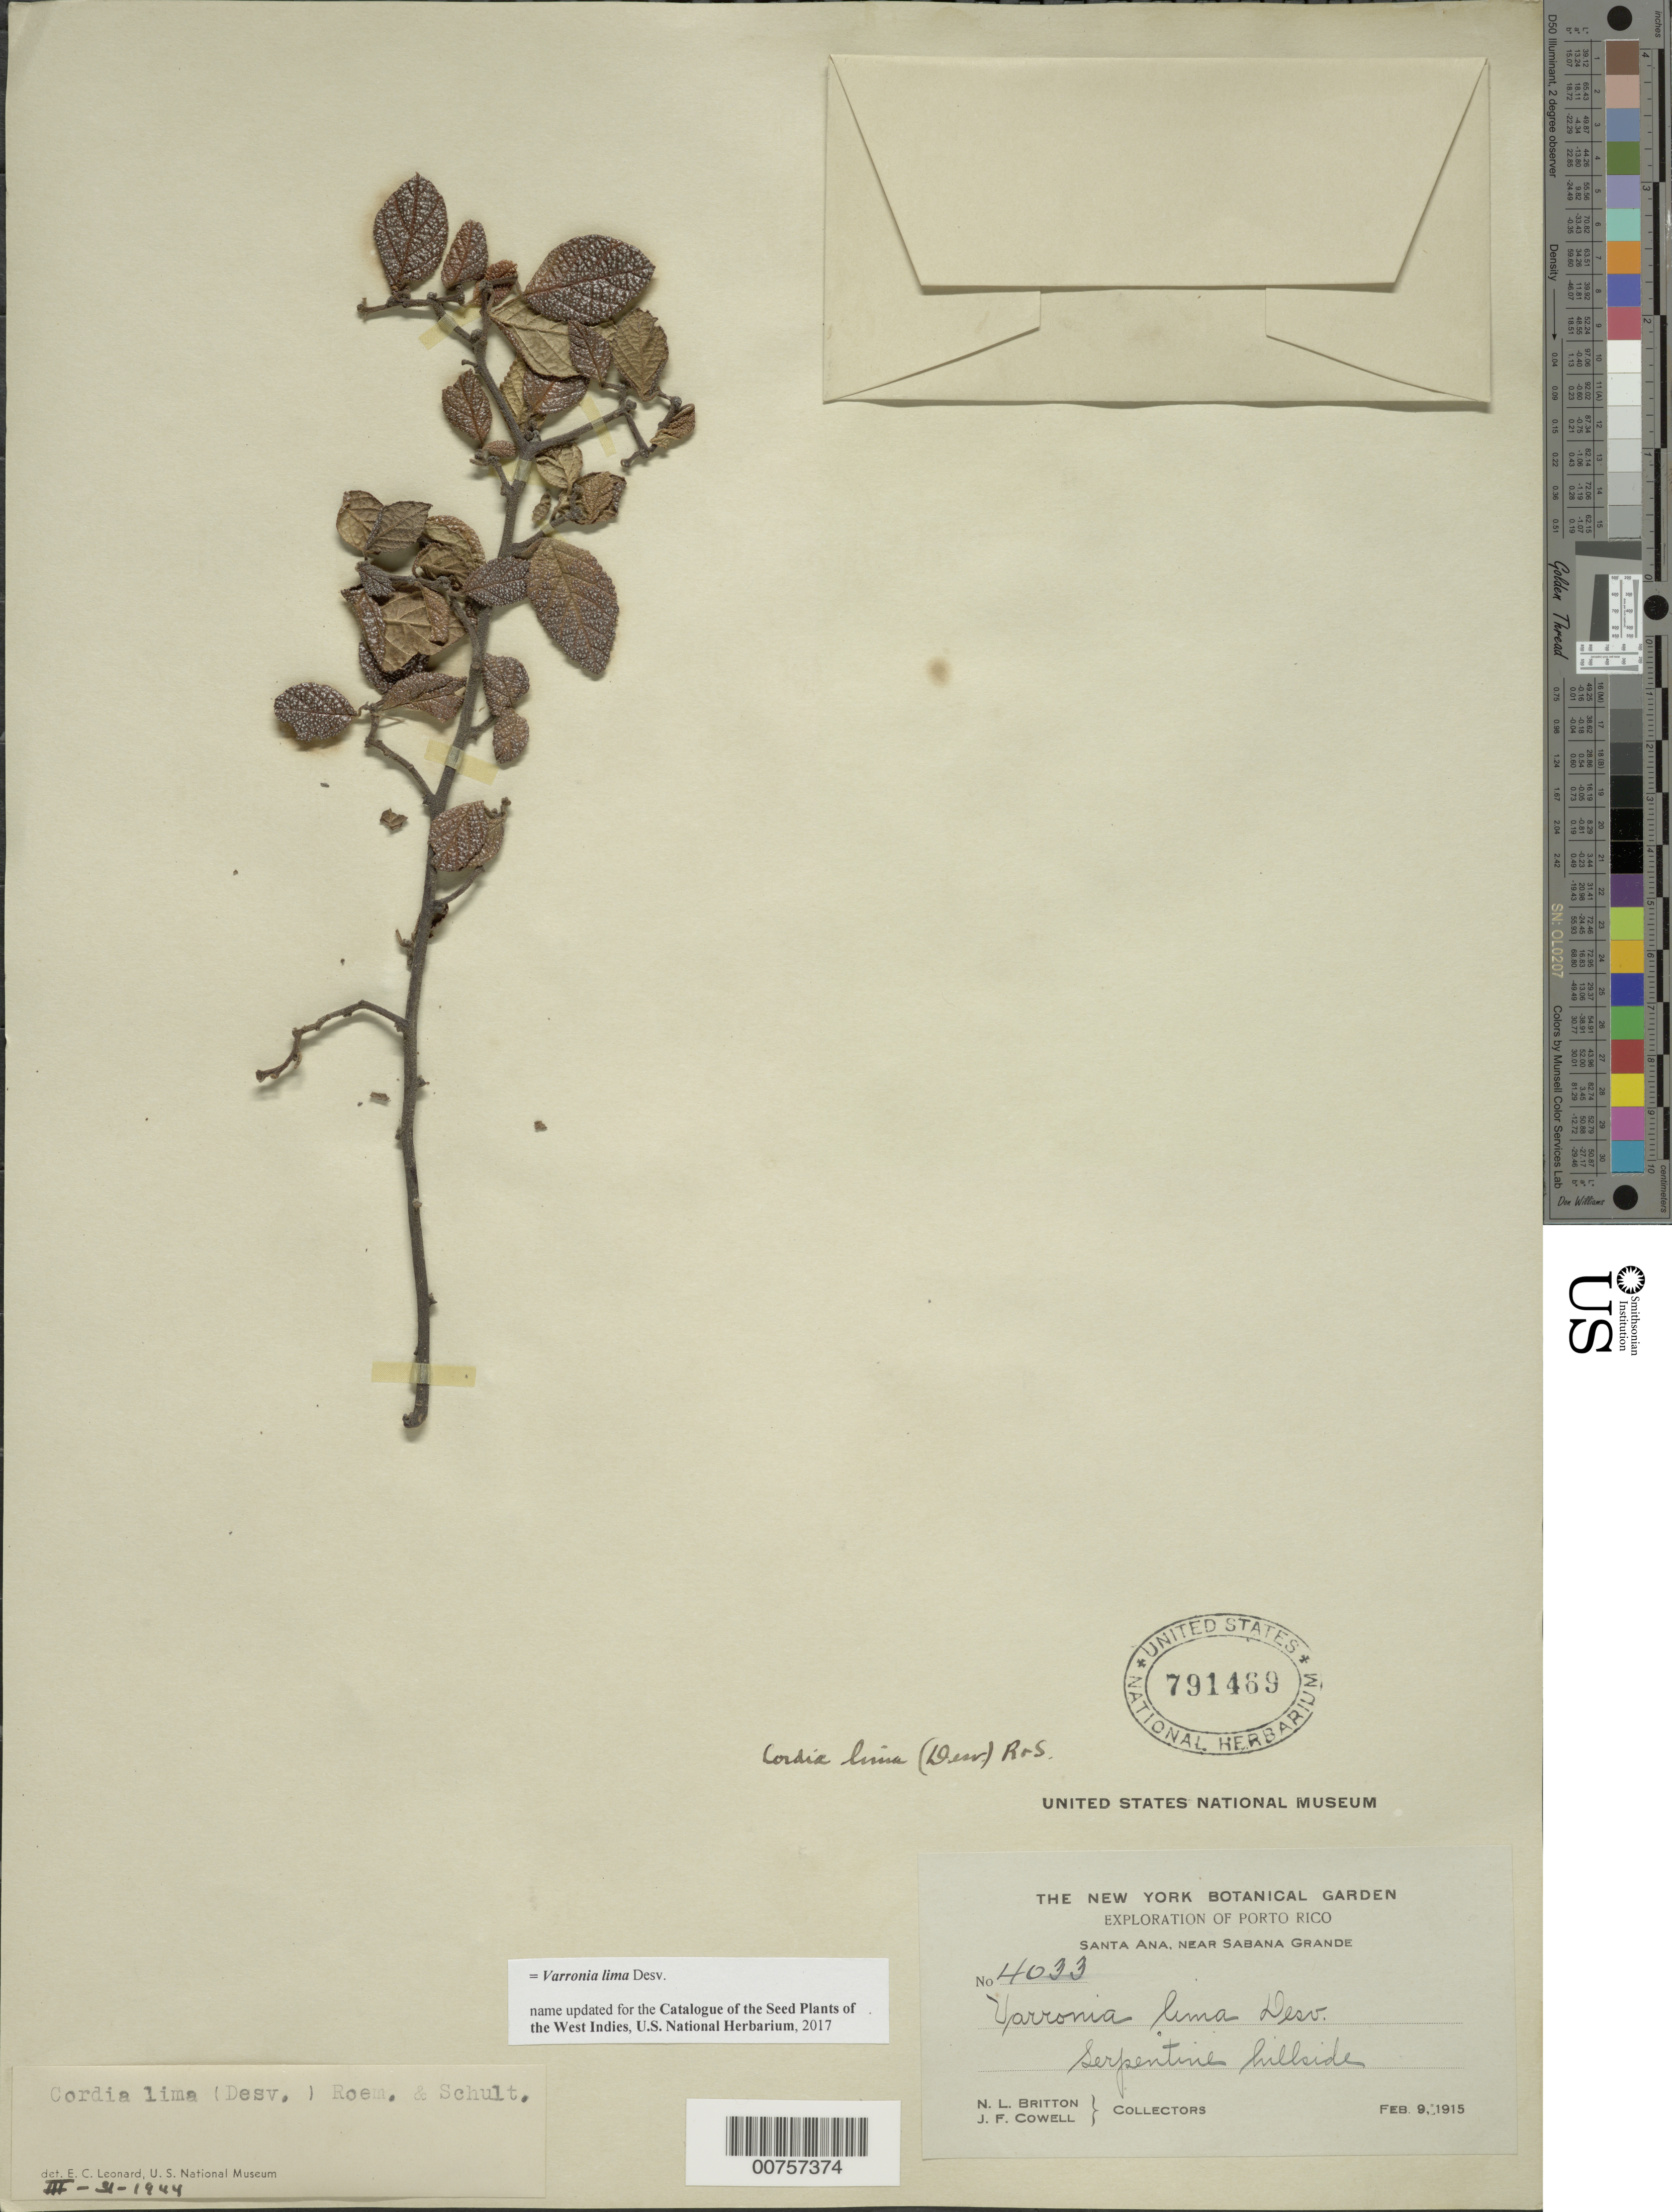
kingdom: Plantae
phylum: Tracheophyta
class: Magnoliopsida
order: Boraginales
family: Cordiaceae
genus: Varronia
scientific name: Varronia lima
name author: Desv.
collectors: N. Britton & J. F. Cowell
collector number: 4033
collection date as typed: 09 Feb 1915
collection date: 1915-02-09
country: Puerto Rico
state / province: Sabana Grande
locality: Santa Ana, near Sabana Grande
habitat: Serpentine hillside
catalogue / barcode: US 791469